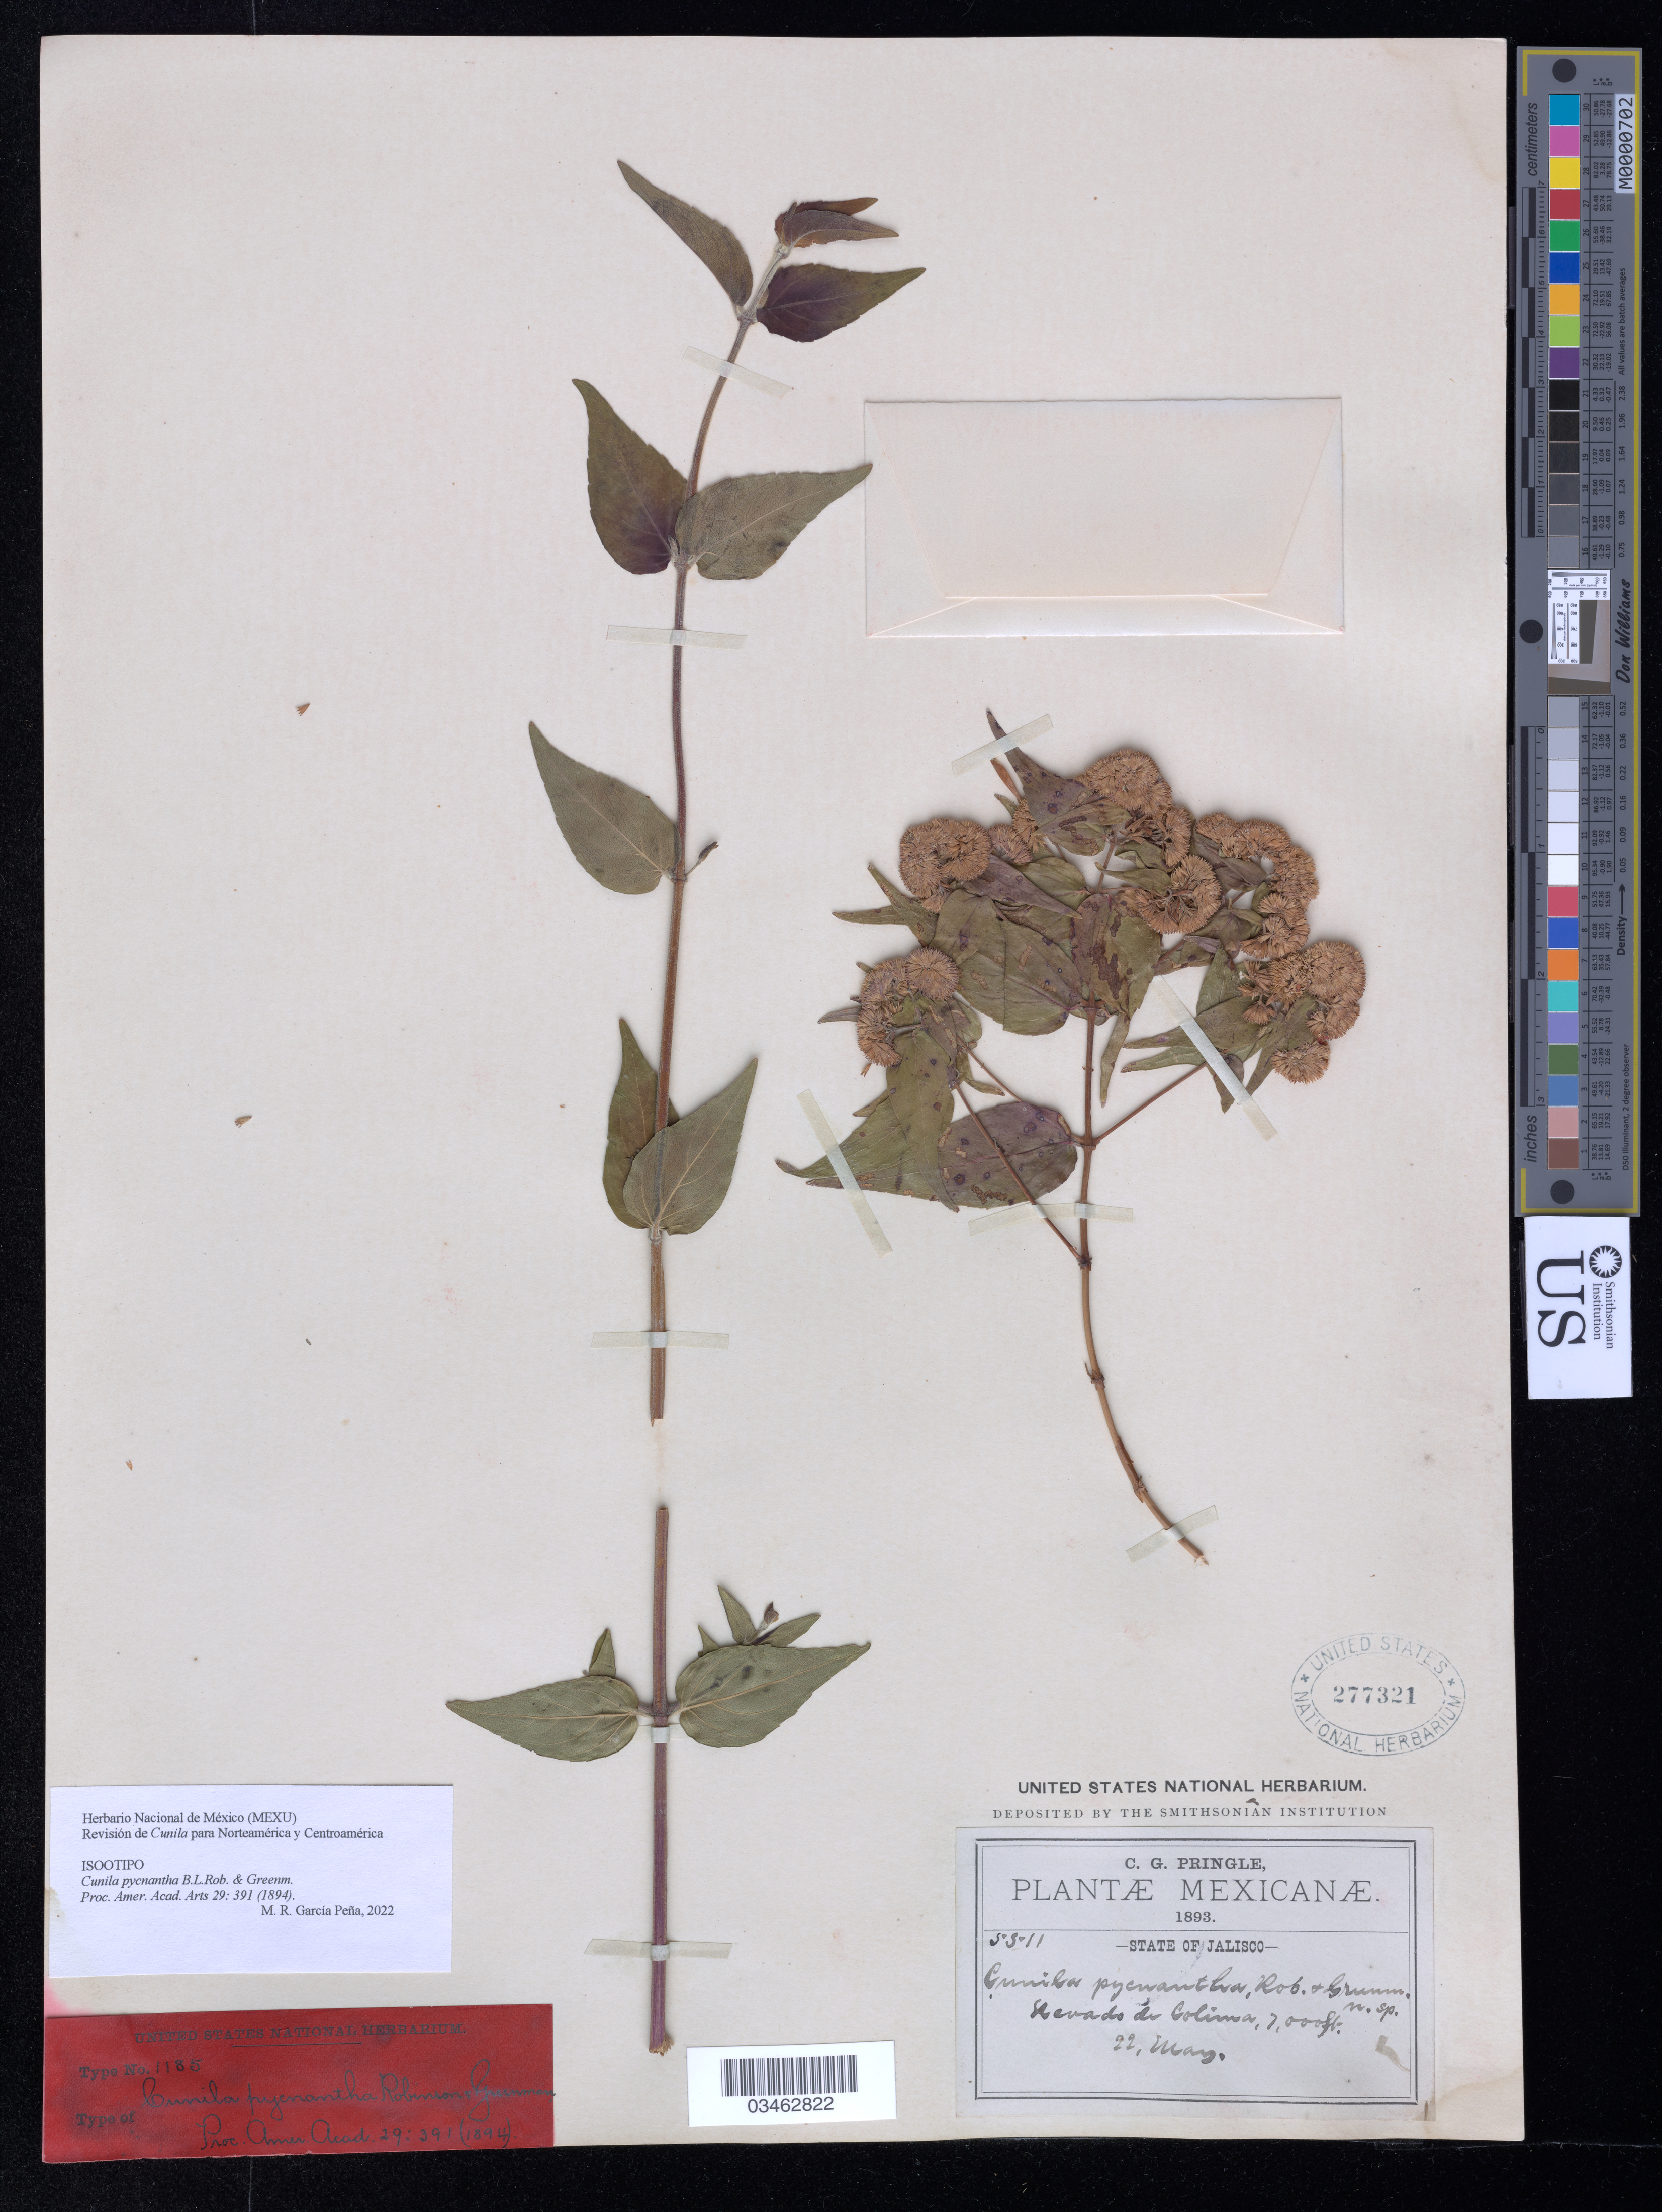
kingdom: Plantae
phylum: Tracheophyta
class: Magnoliopsida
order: Lamiales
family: Lamiaceae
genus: Cunila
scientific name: Cunila pycnantha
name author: B.L. Rob. & Greenm.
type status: Isotype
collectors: C. G. Pringle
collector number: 5511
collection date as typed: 22 May 1893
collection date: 1893-05-22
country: Mexico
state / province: Jalisco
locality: Nevado de Colima.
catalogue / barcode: US 277321